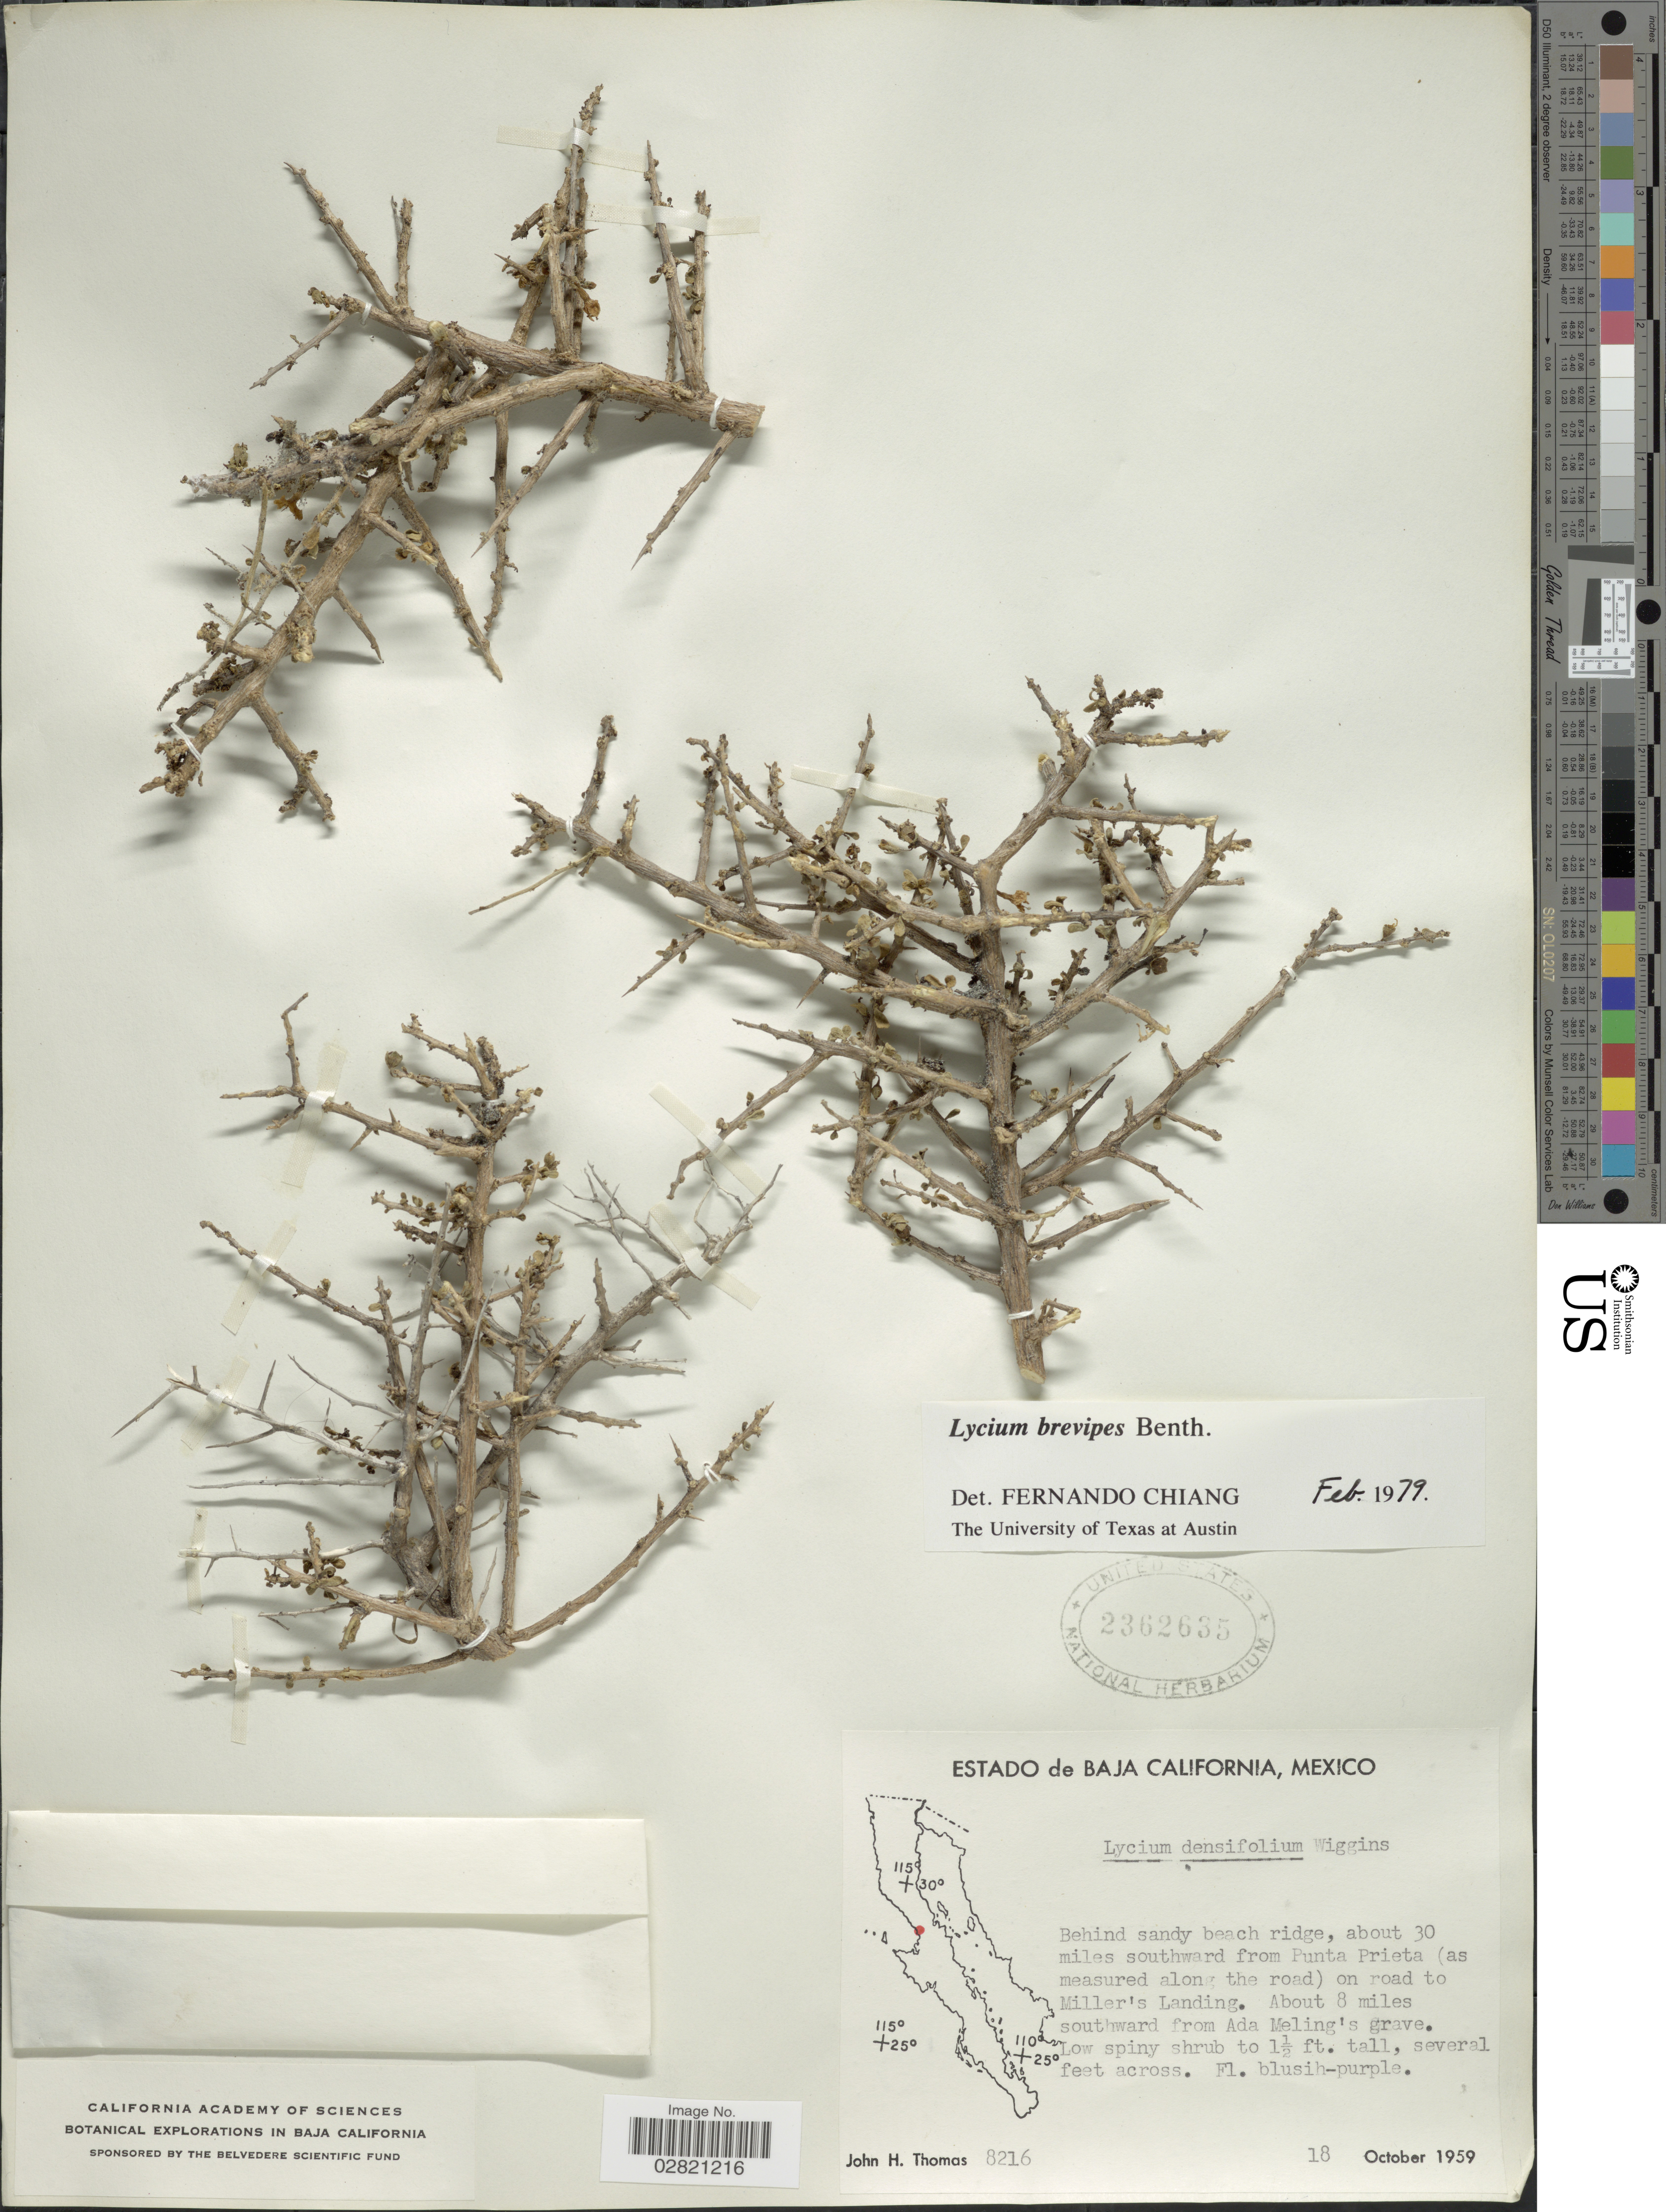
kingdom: Plantae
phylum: Tracheophyta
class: Magnoliopsida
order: Solanales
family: Solanaceae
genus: Lycium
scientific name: Lycium brevipes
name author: Benth.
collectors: J. H. Thomas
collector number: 8216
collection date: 1959-10-18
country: Mexico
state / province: Baja California Norte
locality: Behind sandy beach ridge, about 30 miles southward from Punta Prieta (as measured along the road) on road to Miller's Landing, about 8 miles southward from Ada Meling's grave.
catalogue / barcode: US 2362635